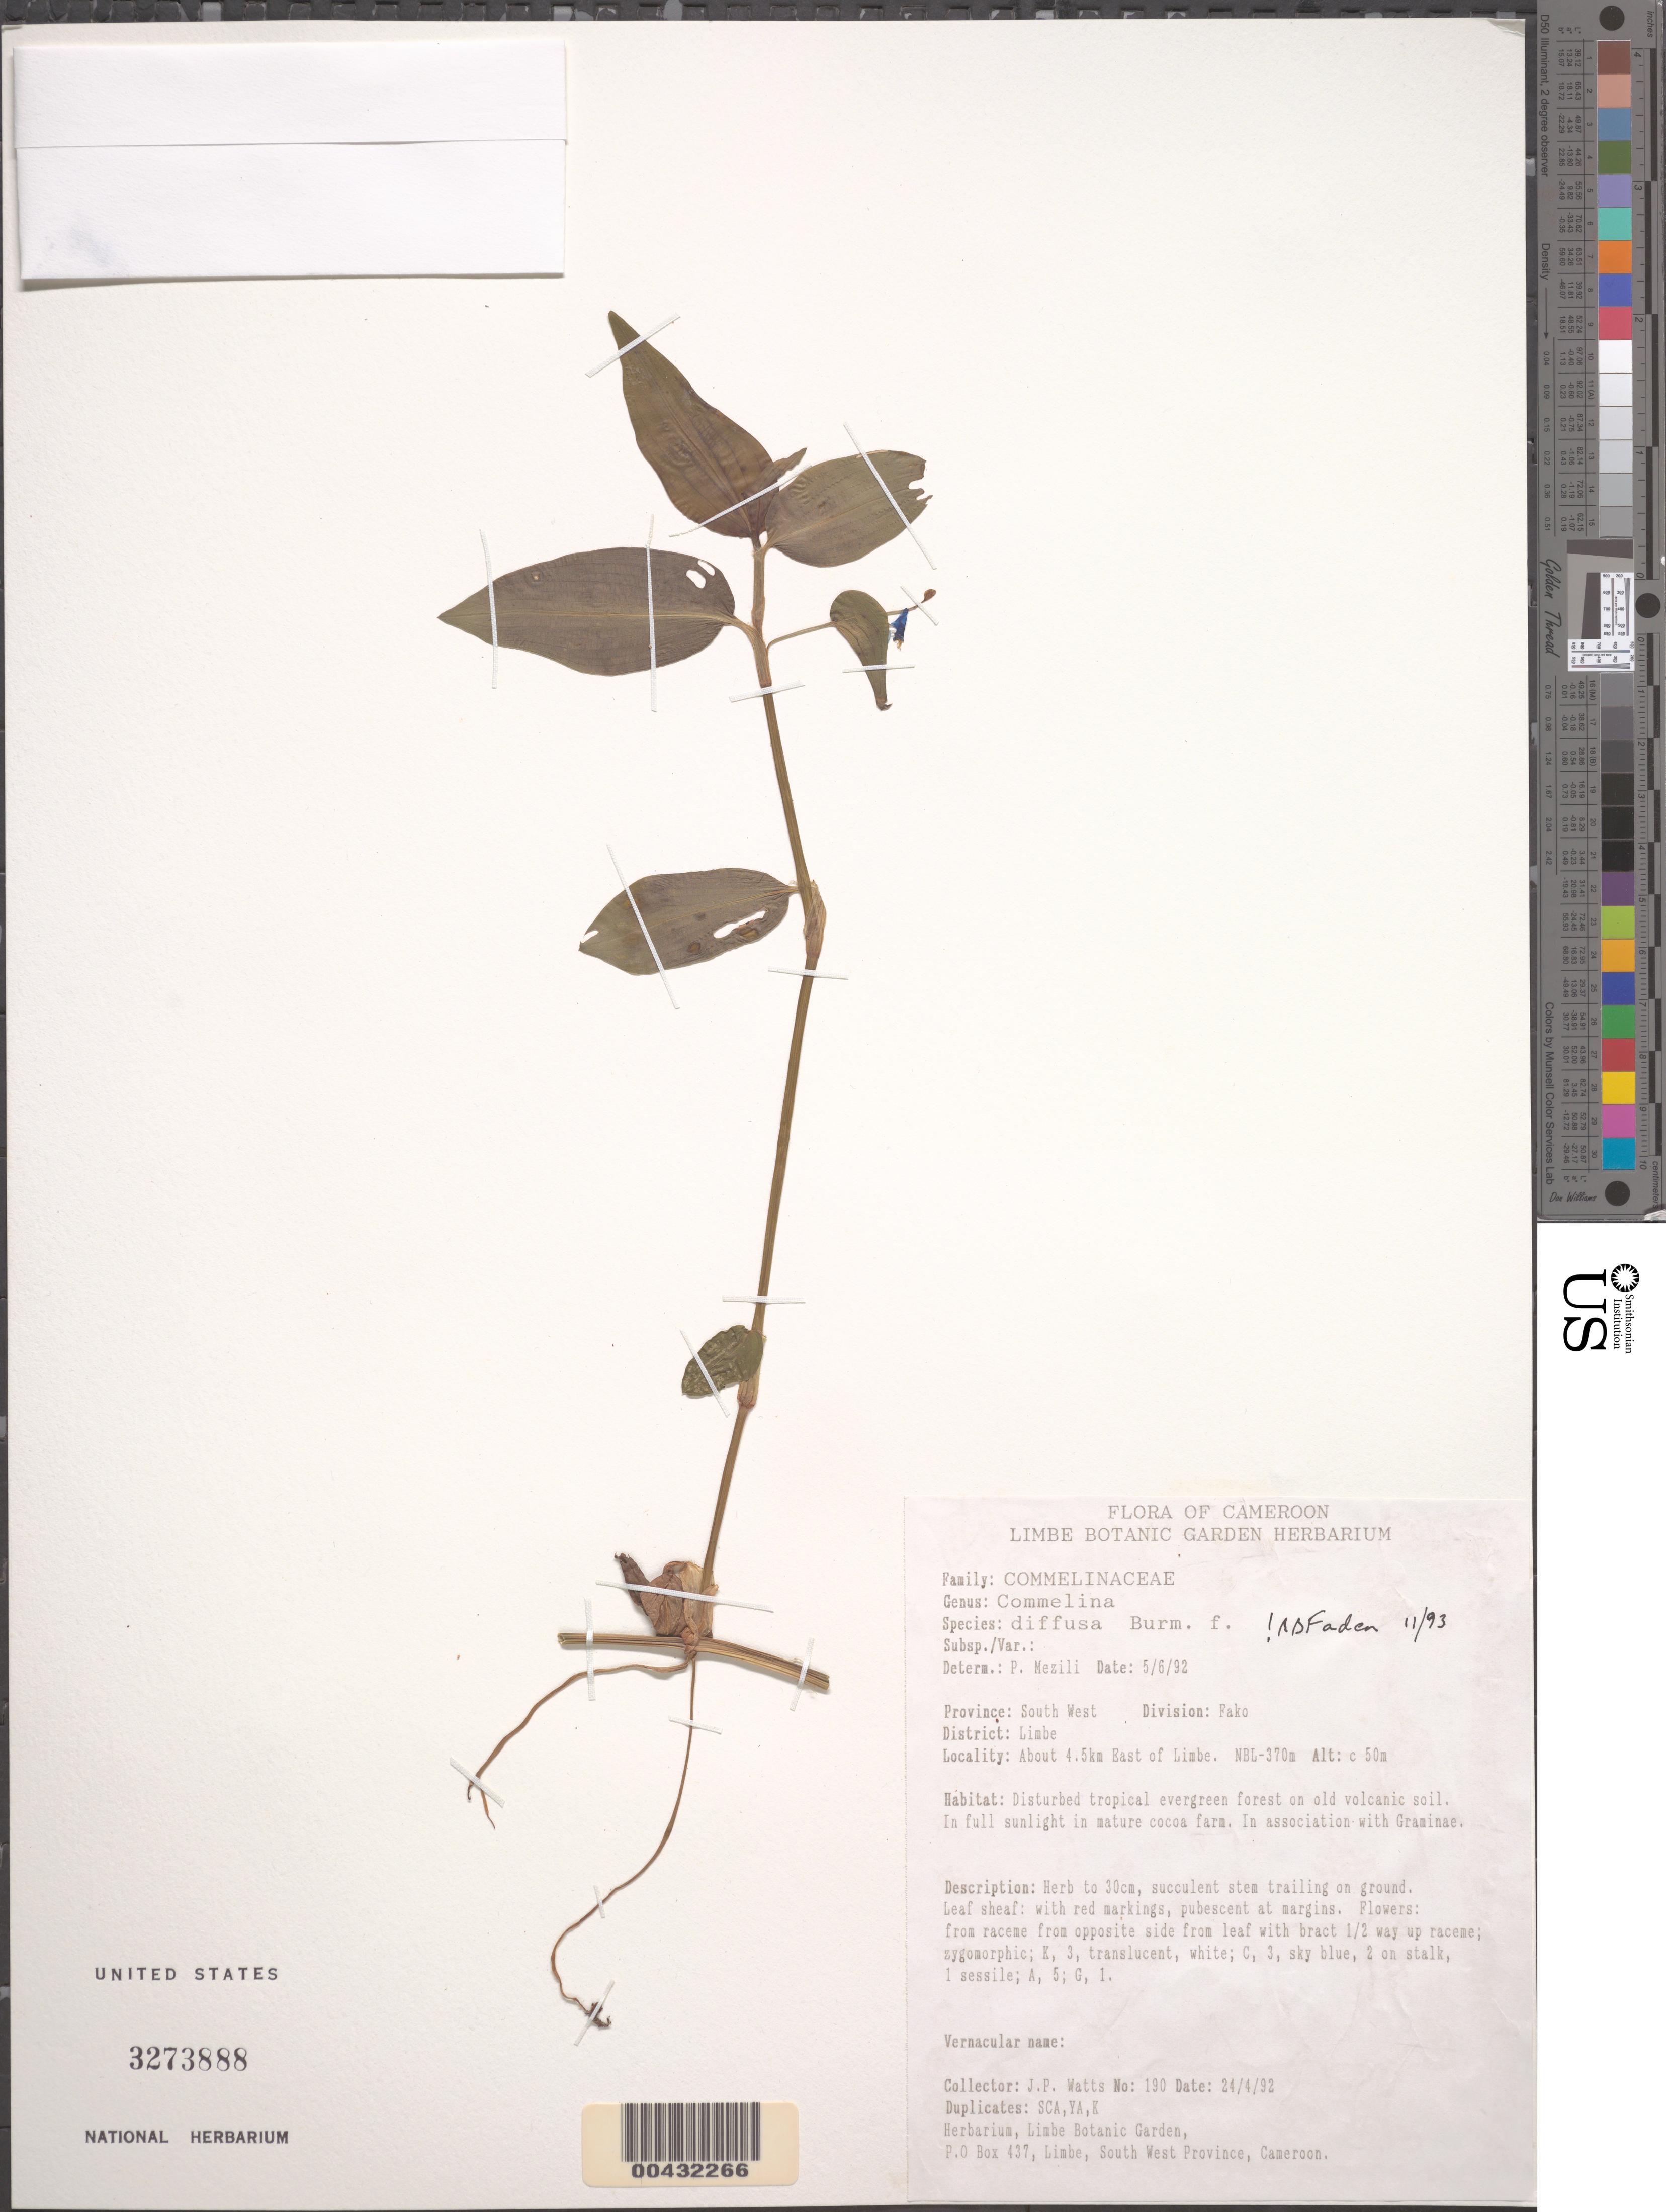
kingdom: Plantae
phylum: Tracheophyta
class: Liliopsida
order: Commelinales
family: Commelinaceae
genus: Commelina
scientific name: Commelina diffusa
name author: Burm. f.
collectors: J. P. Watts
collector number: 190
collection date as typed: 24 Apr 1992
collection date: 1992-04-24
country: Cameroon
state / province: Sud-Ouest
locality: Fako, limbe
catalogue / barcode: US 3273888